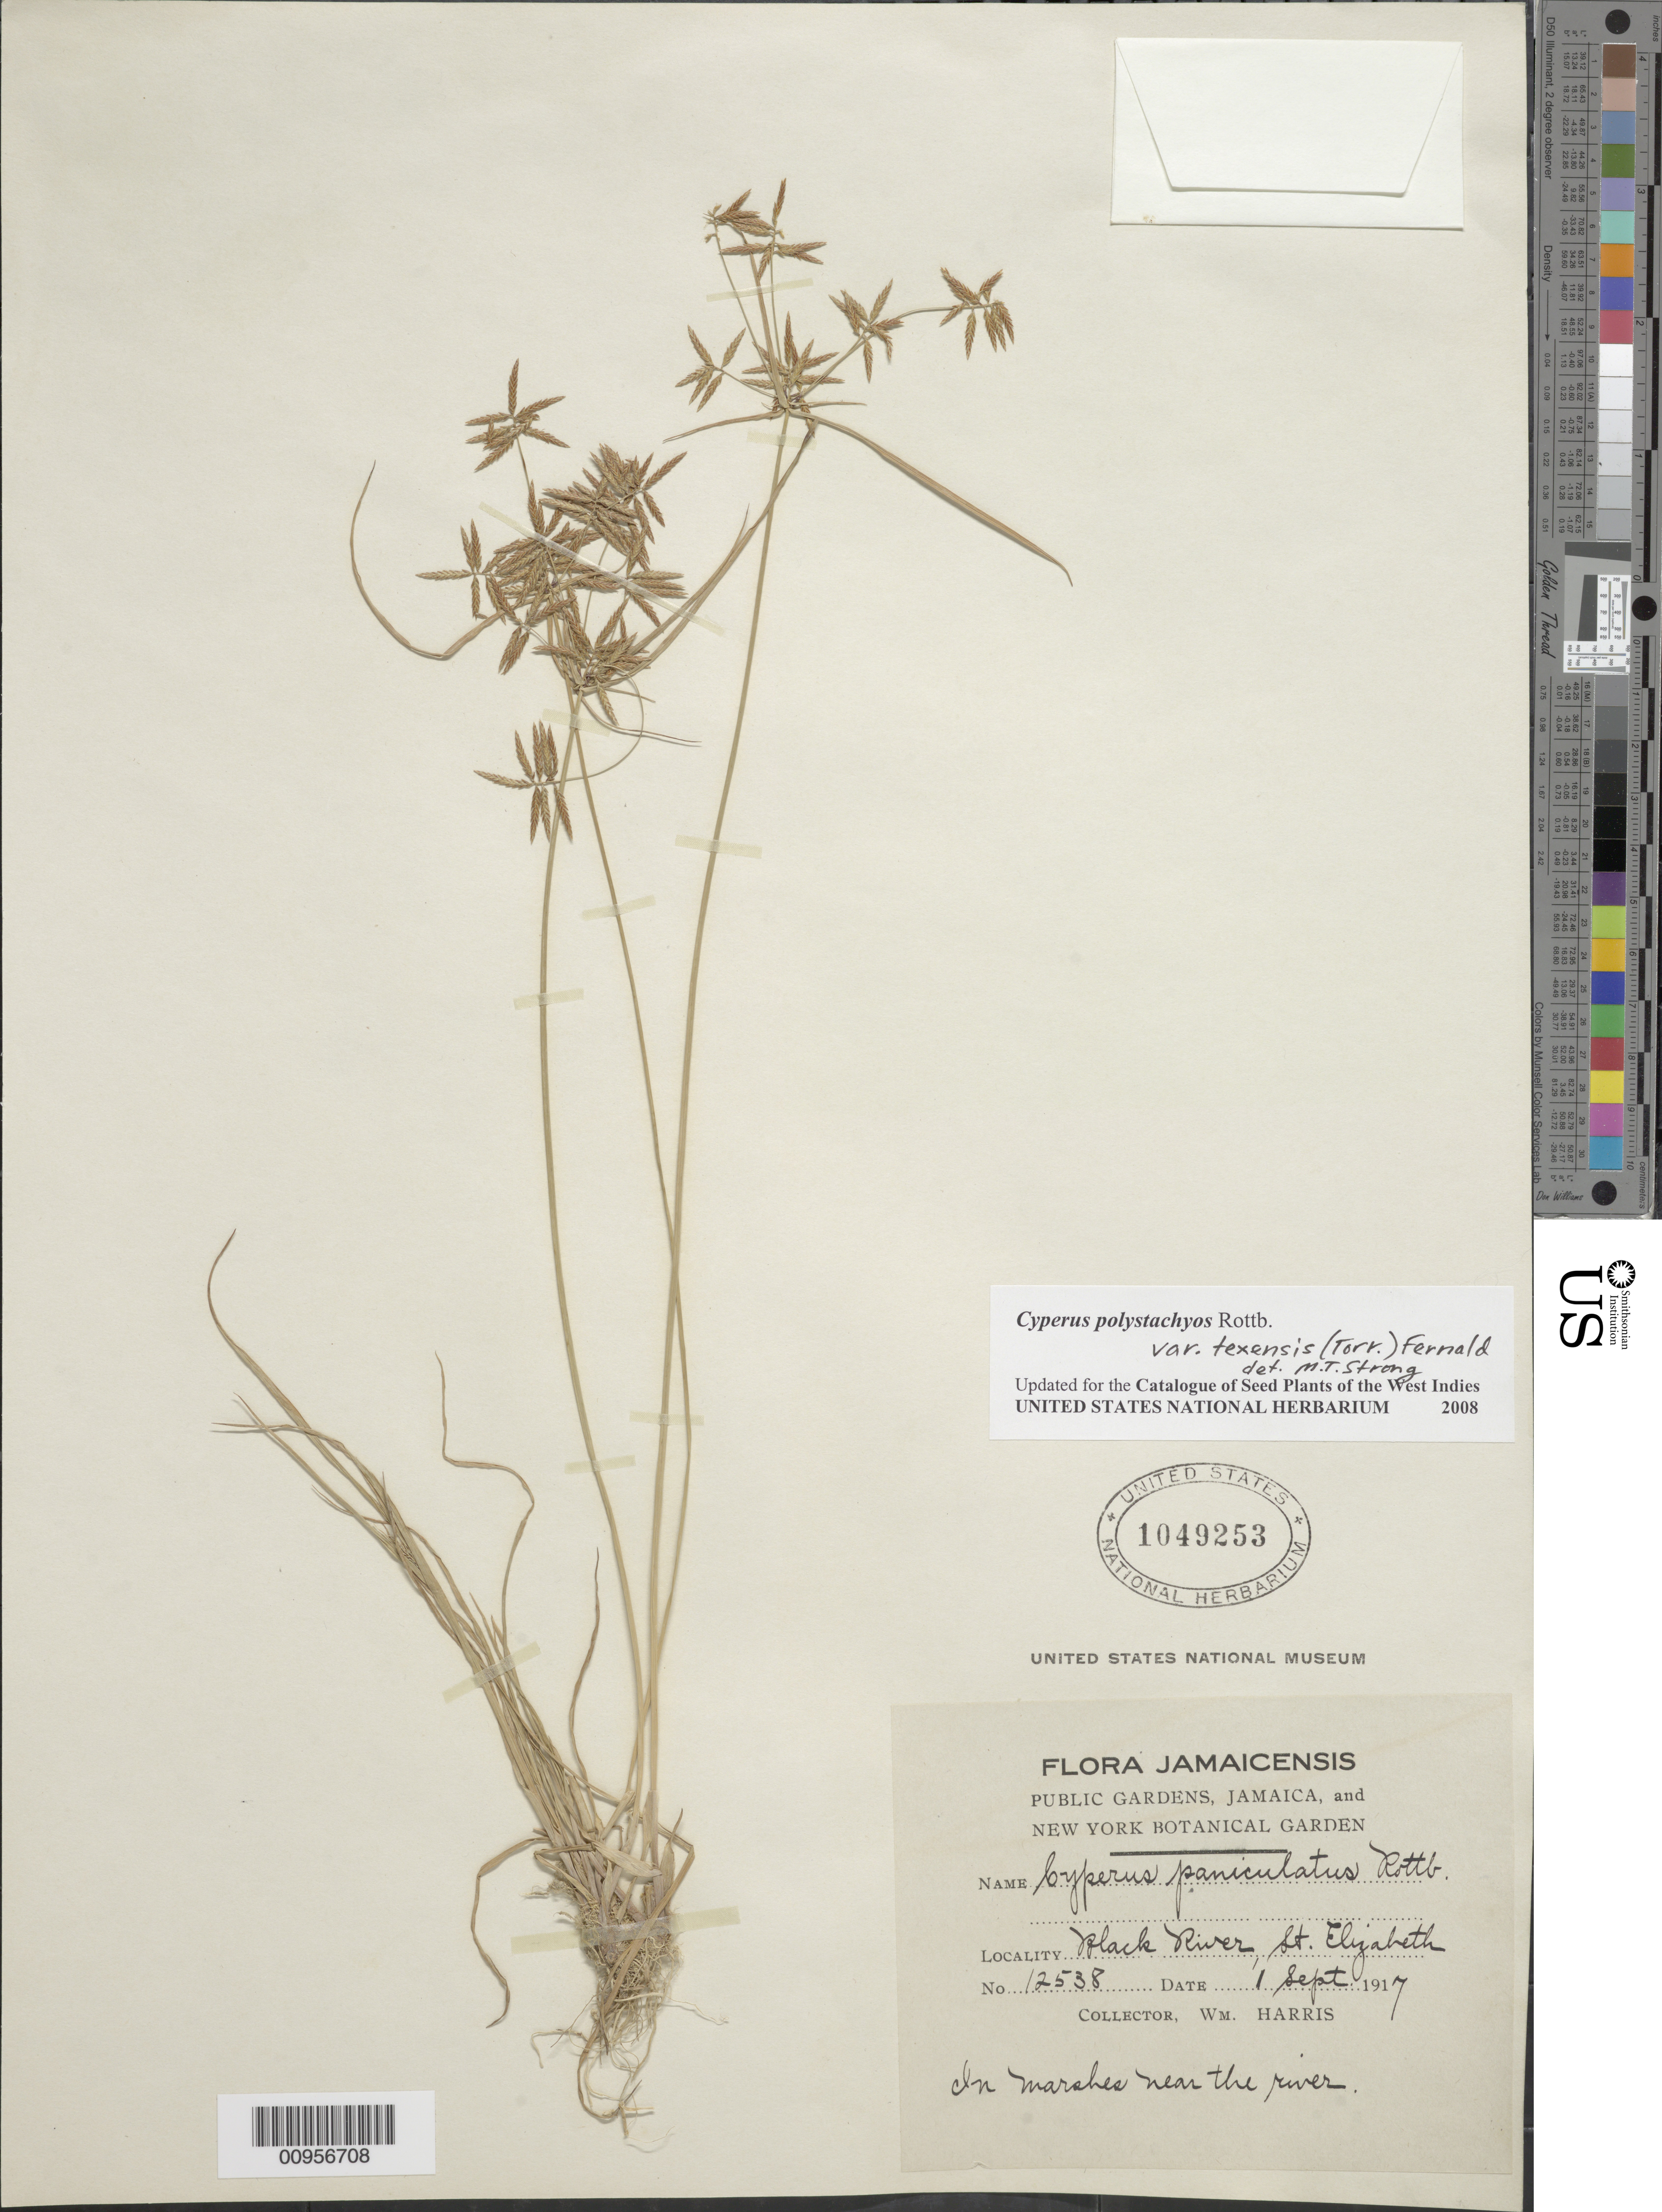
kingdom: Plantae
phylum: Tracheophyta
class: Liliopsida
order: Poales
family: Cyperaceae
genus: Cyperus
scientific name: Cyperus polystachyos var. texensis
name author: (Torr.) Fernald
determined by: Strong, M. T., (US), Smithsonian Institution - National Museum of Natural History (UNITED STATES)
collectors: W. H. Harris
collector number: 12538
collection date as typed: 01 Sep 1917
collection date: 1917-09-01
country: Jamaica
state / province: Saint Elizabeth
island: Jamaica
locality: Black River, marshes near river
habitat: In marshes near river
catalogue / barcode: US 1049253